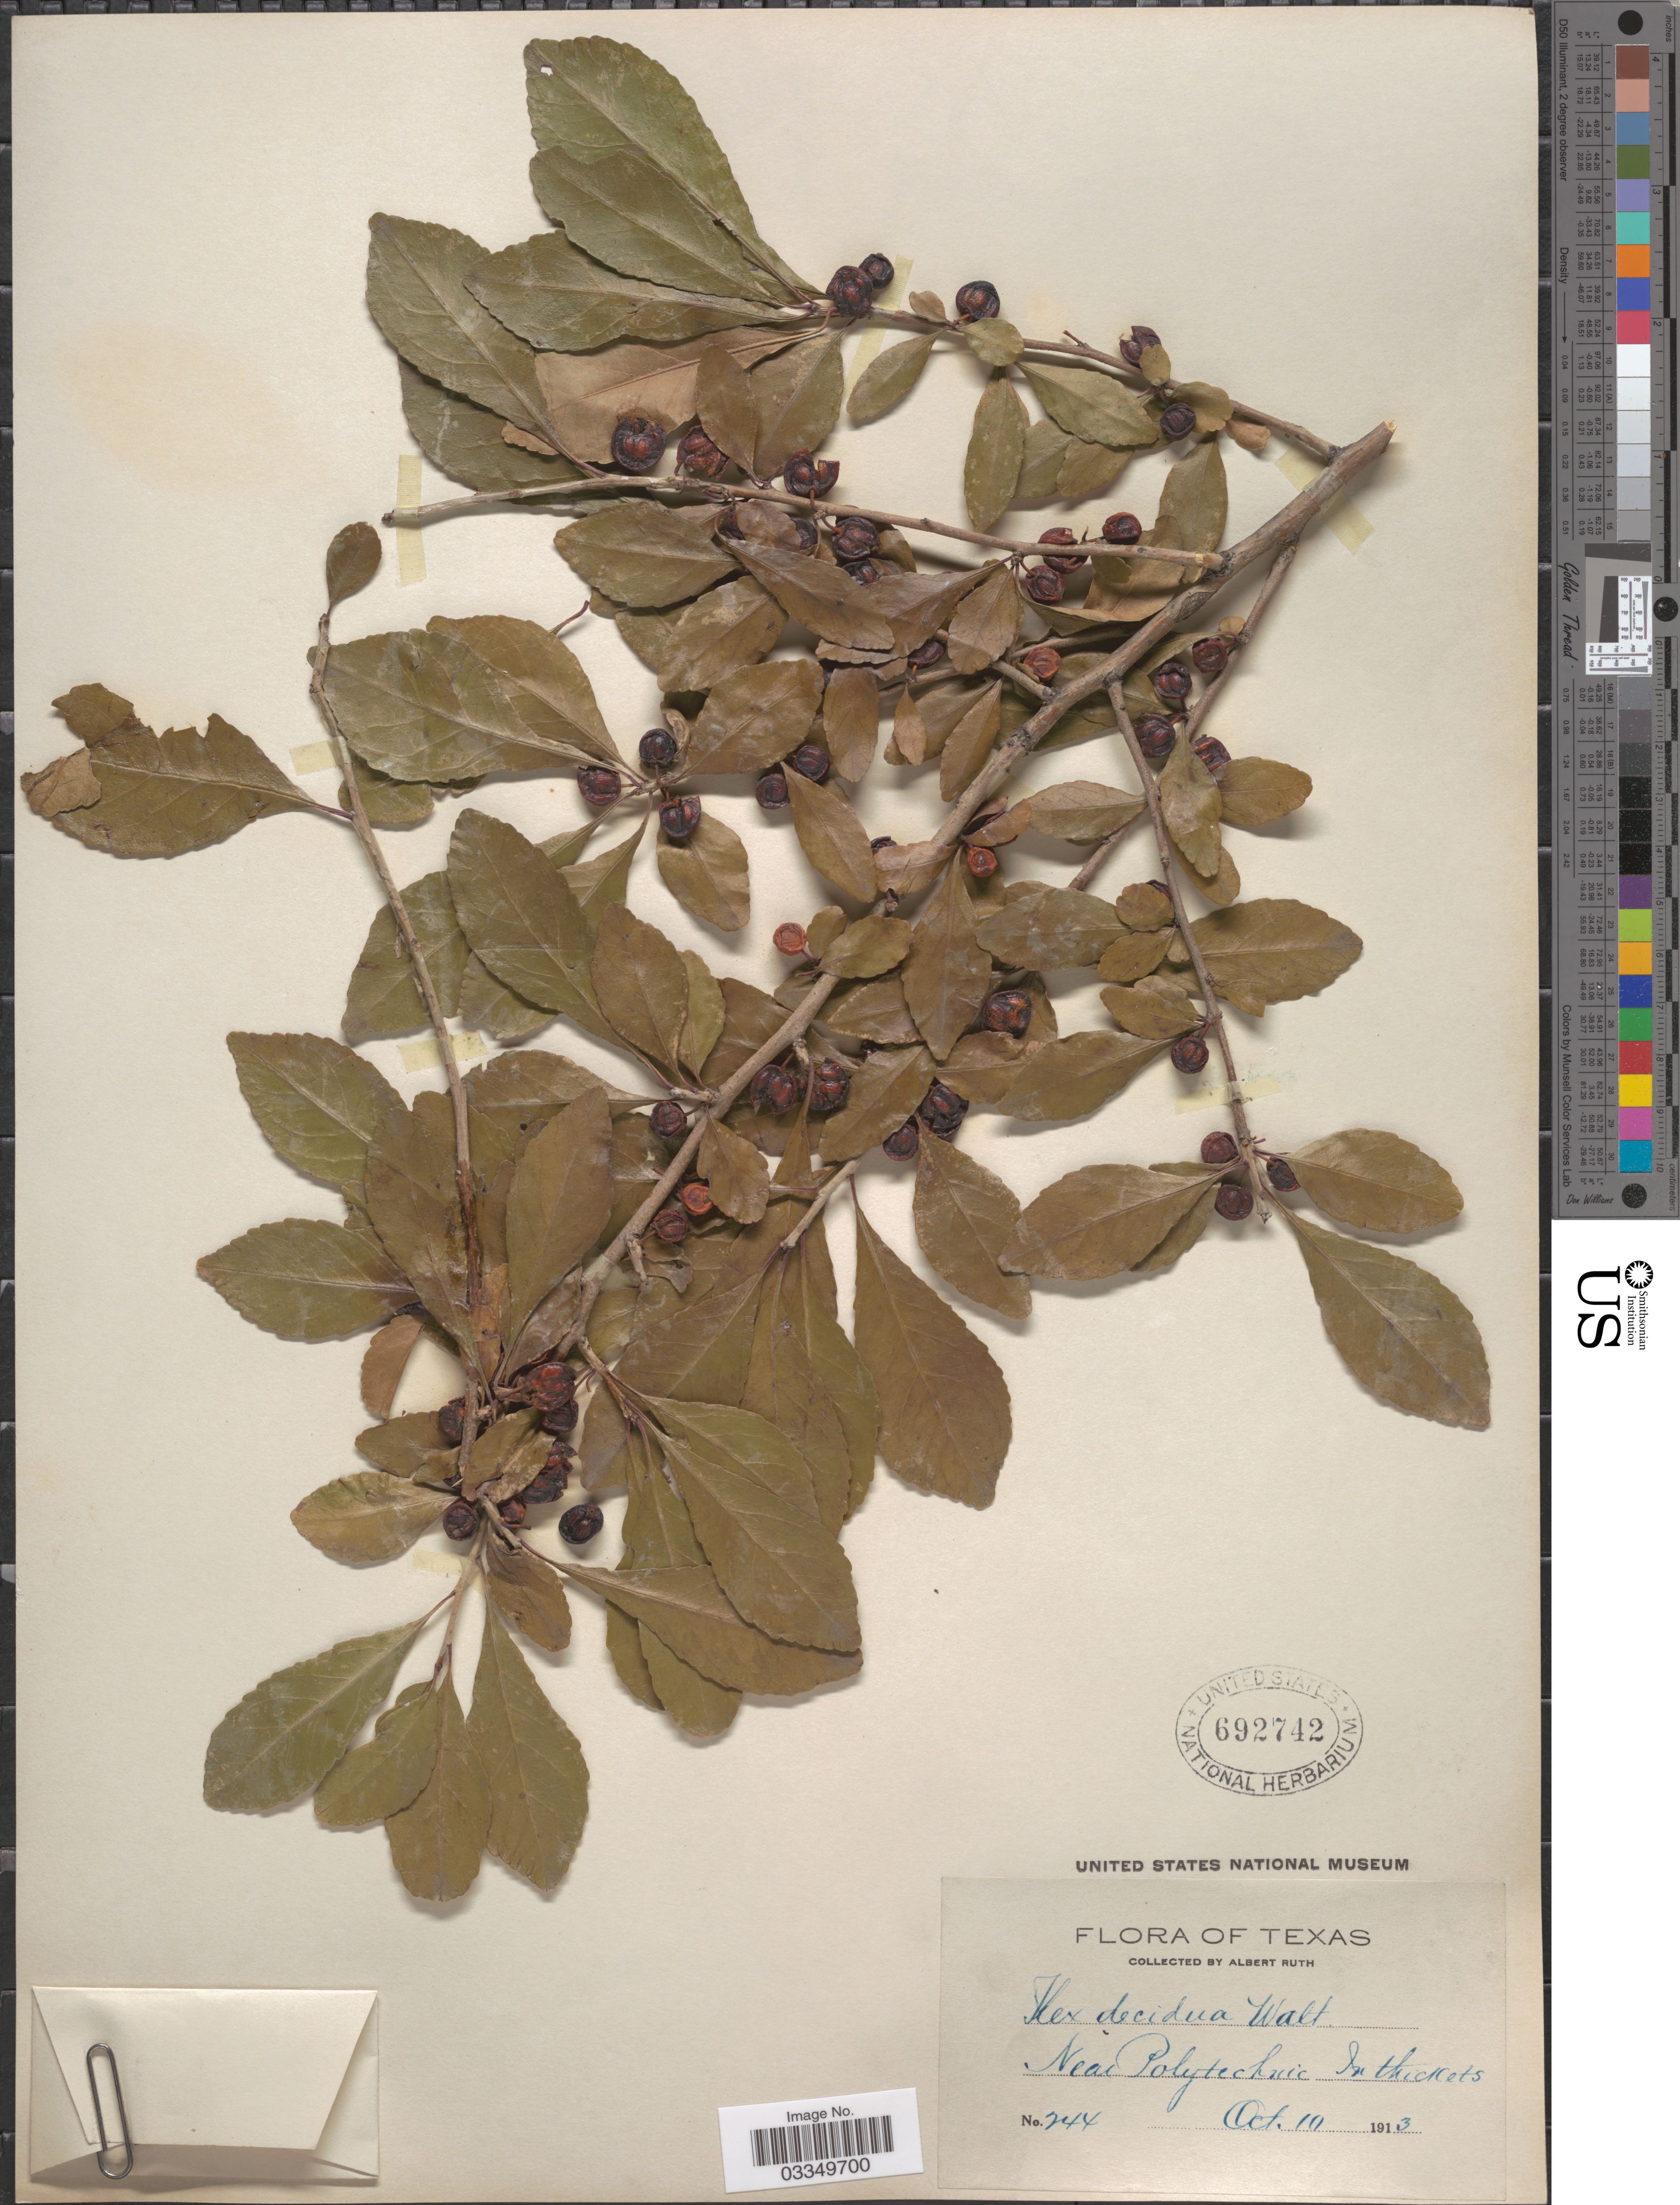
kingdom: Plantae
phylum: Tracheophyta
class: Magnoliopsida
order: Aquifoliales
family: Aquifoliaceae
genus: Ilex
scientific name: Ilex decidua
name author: Walter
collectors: A. Ruth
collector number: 244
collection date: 1913-10-10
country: United States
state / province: Texas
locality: Near Polytechnic.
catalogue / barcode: US 692742